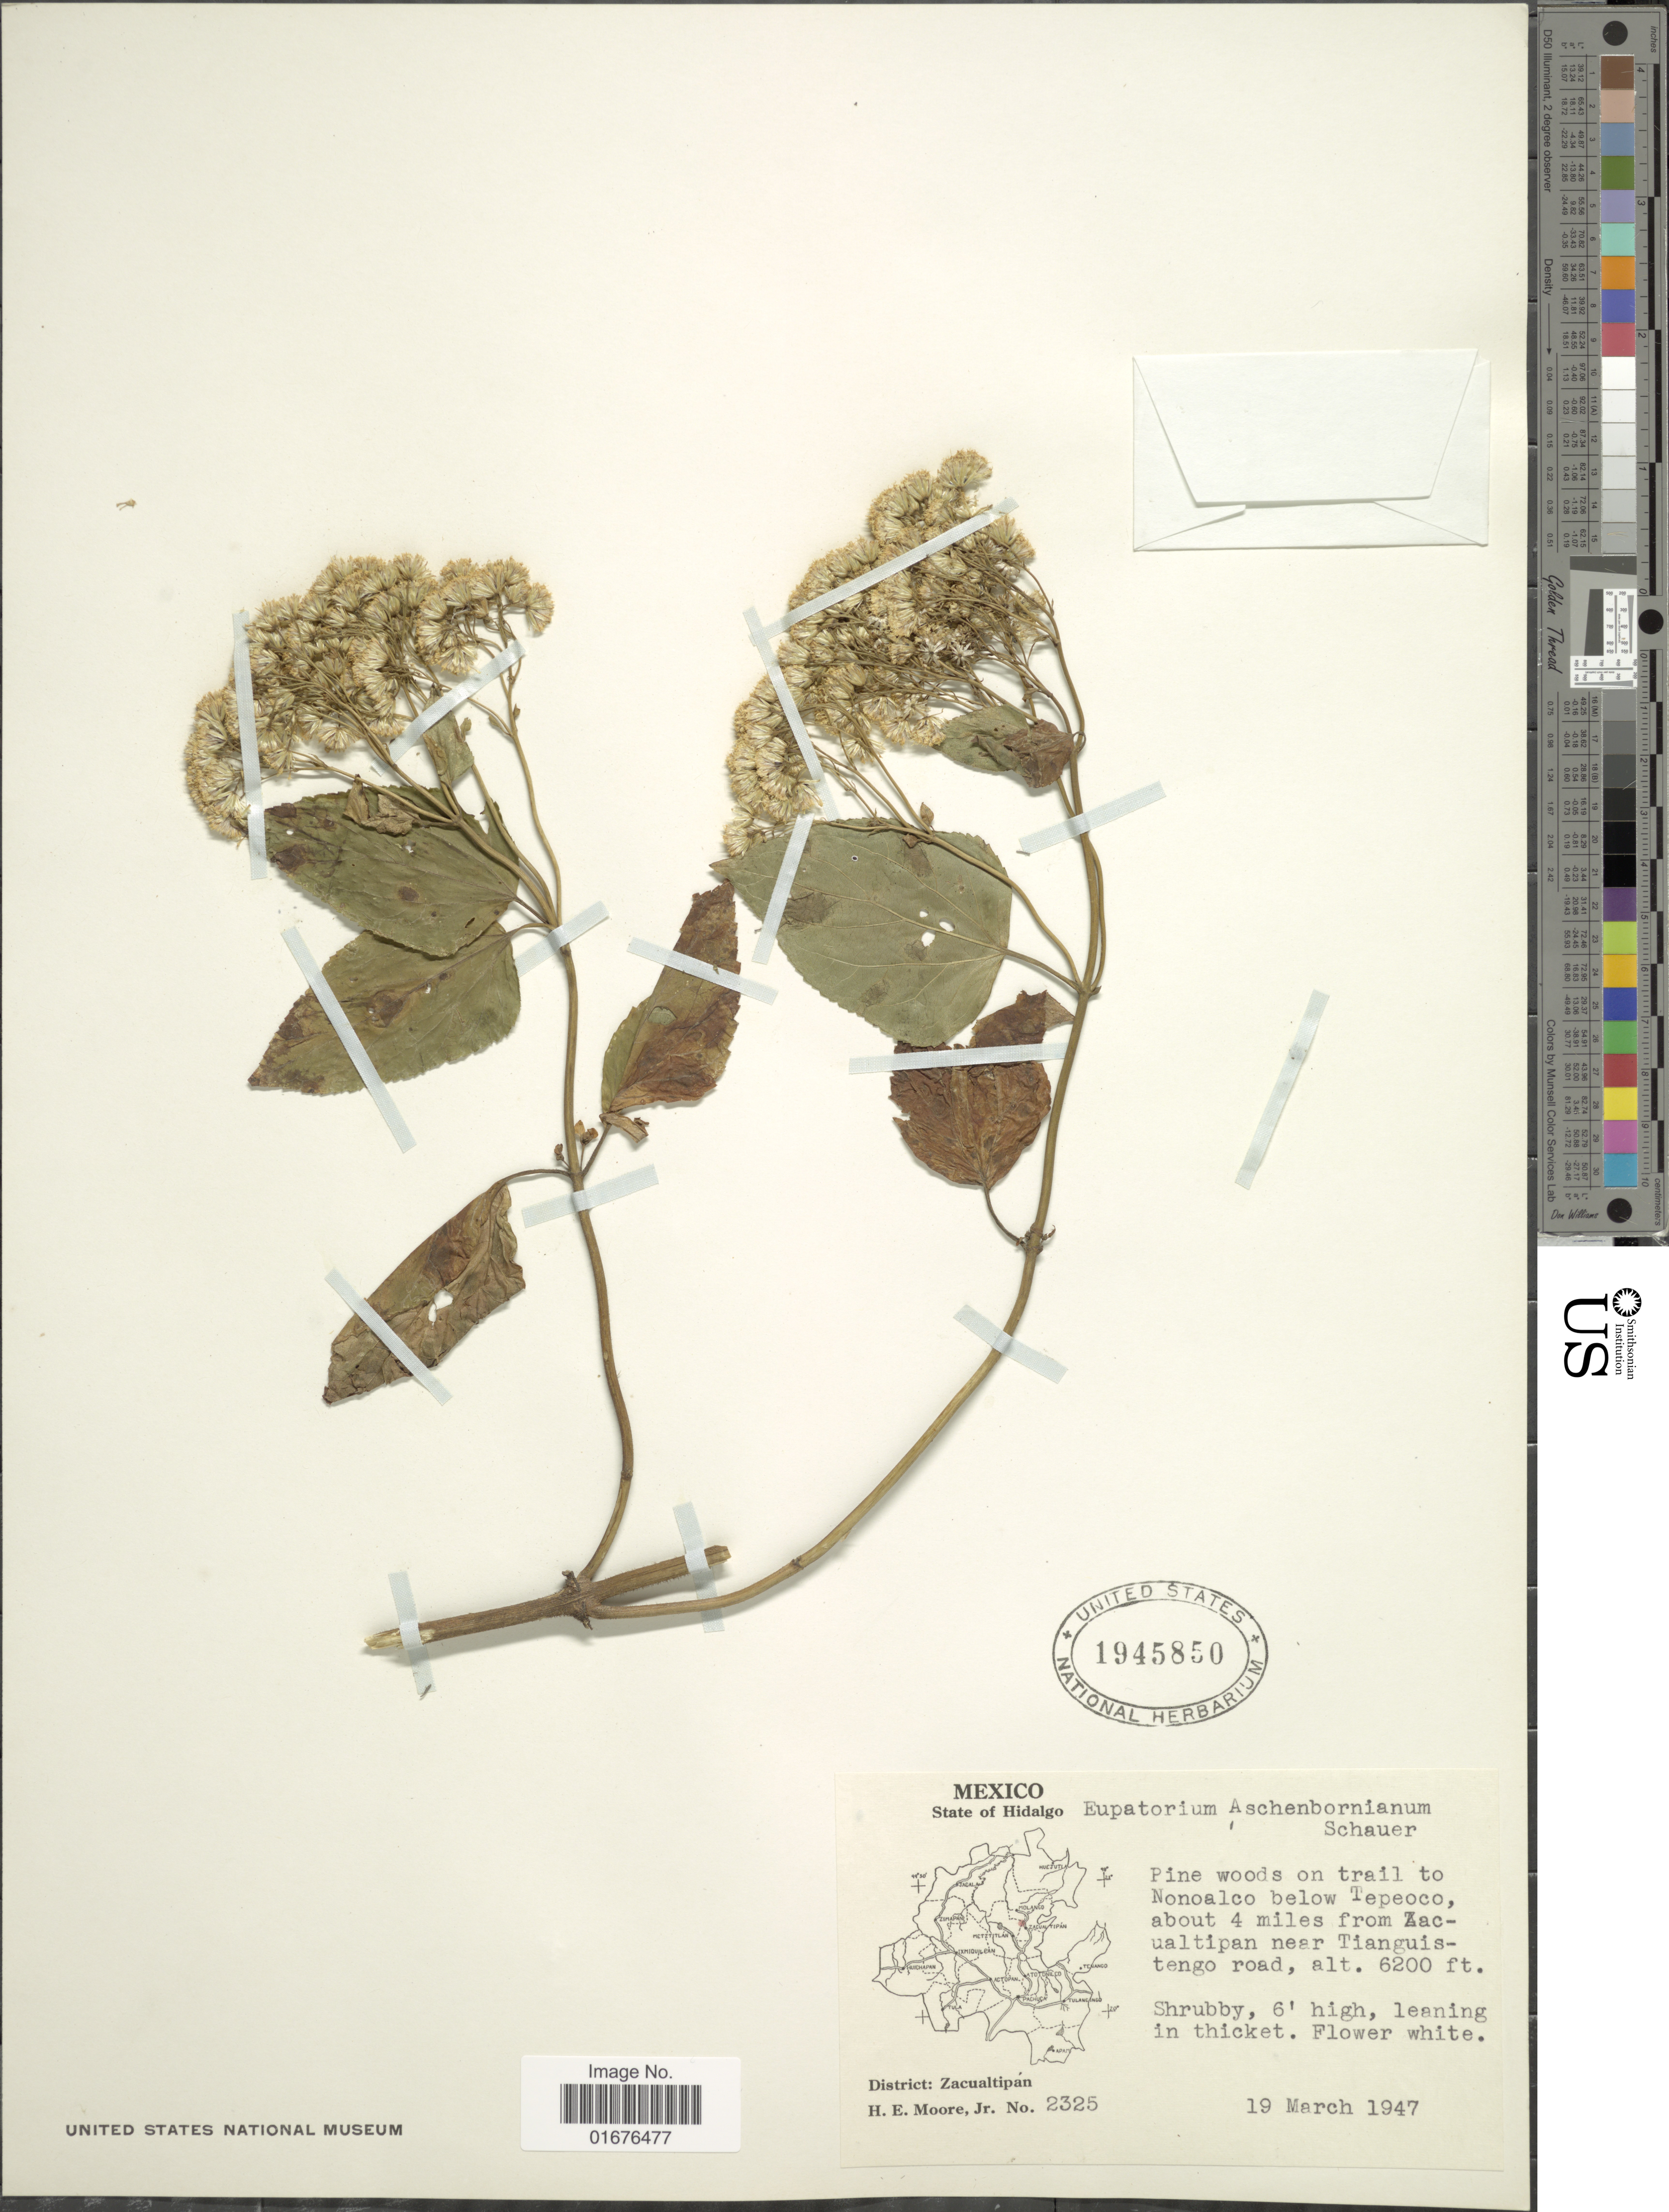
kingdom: Plantae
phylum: Tracheophyta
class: Magnoliopsida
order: Asterales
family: Asteraceae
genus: Ageratina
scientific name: Ageratina pichinchensis var. bustamenta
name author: (DC.) R.M. King & H. Rob.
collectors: H. E. Moore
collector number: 2325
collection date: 1947-03-19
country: Mexico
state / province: Hidalgo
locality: Pine woods on trail to Nonoalco below Tepeoco, about 4 miels from Zacualtipan near Tianguistengo road, leaning in thicket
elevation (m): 1890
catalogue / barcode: US 1945850